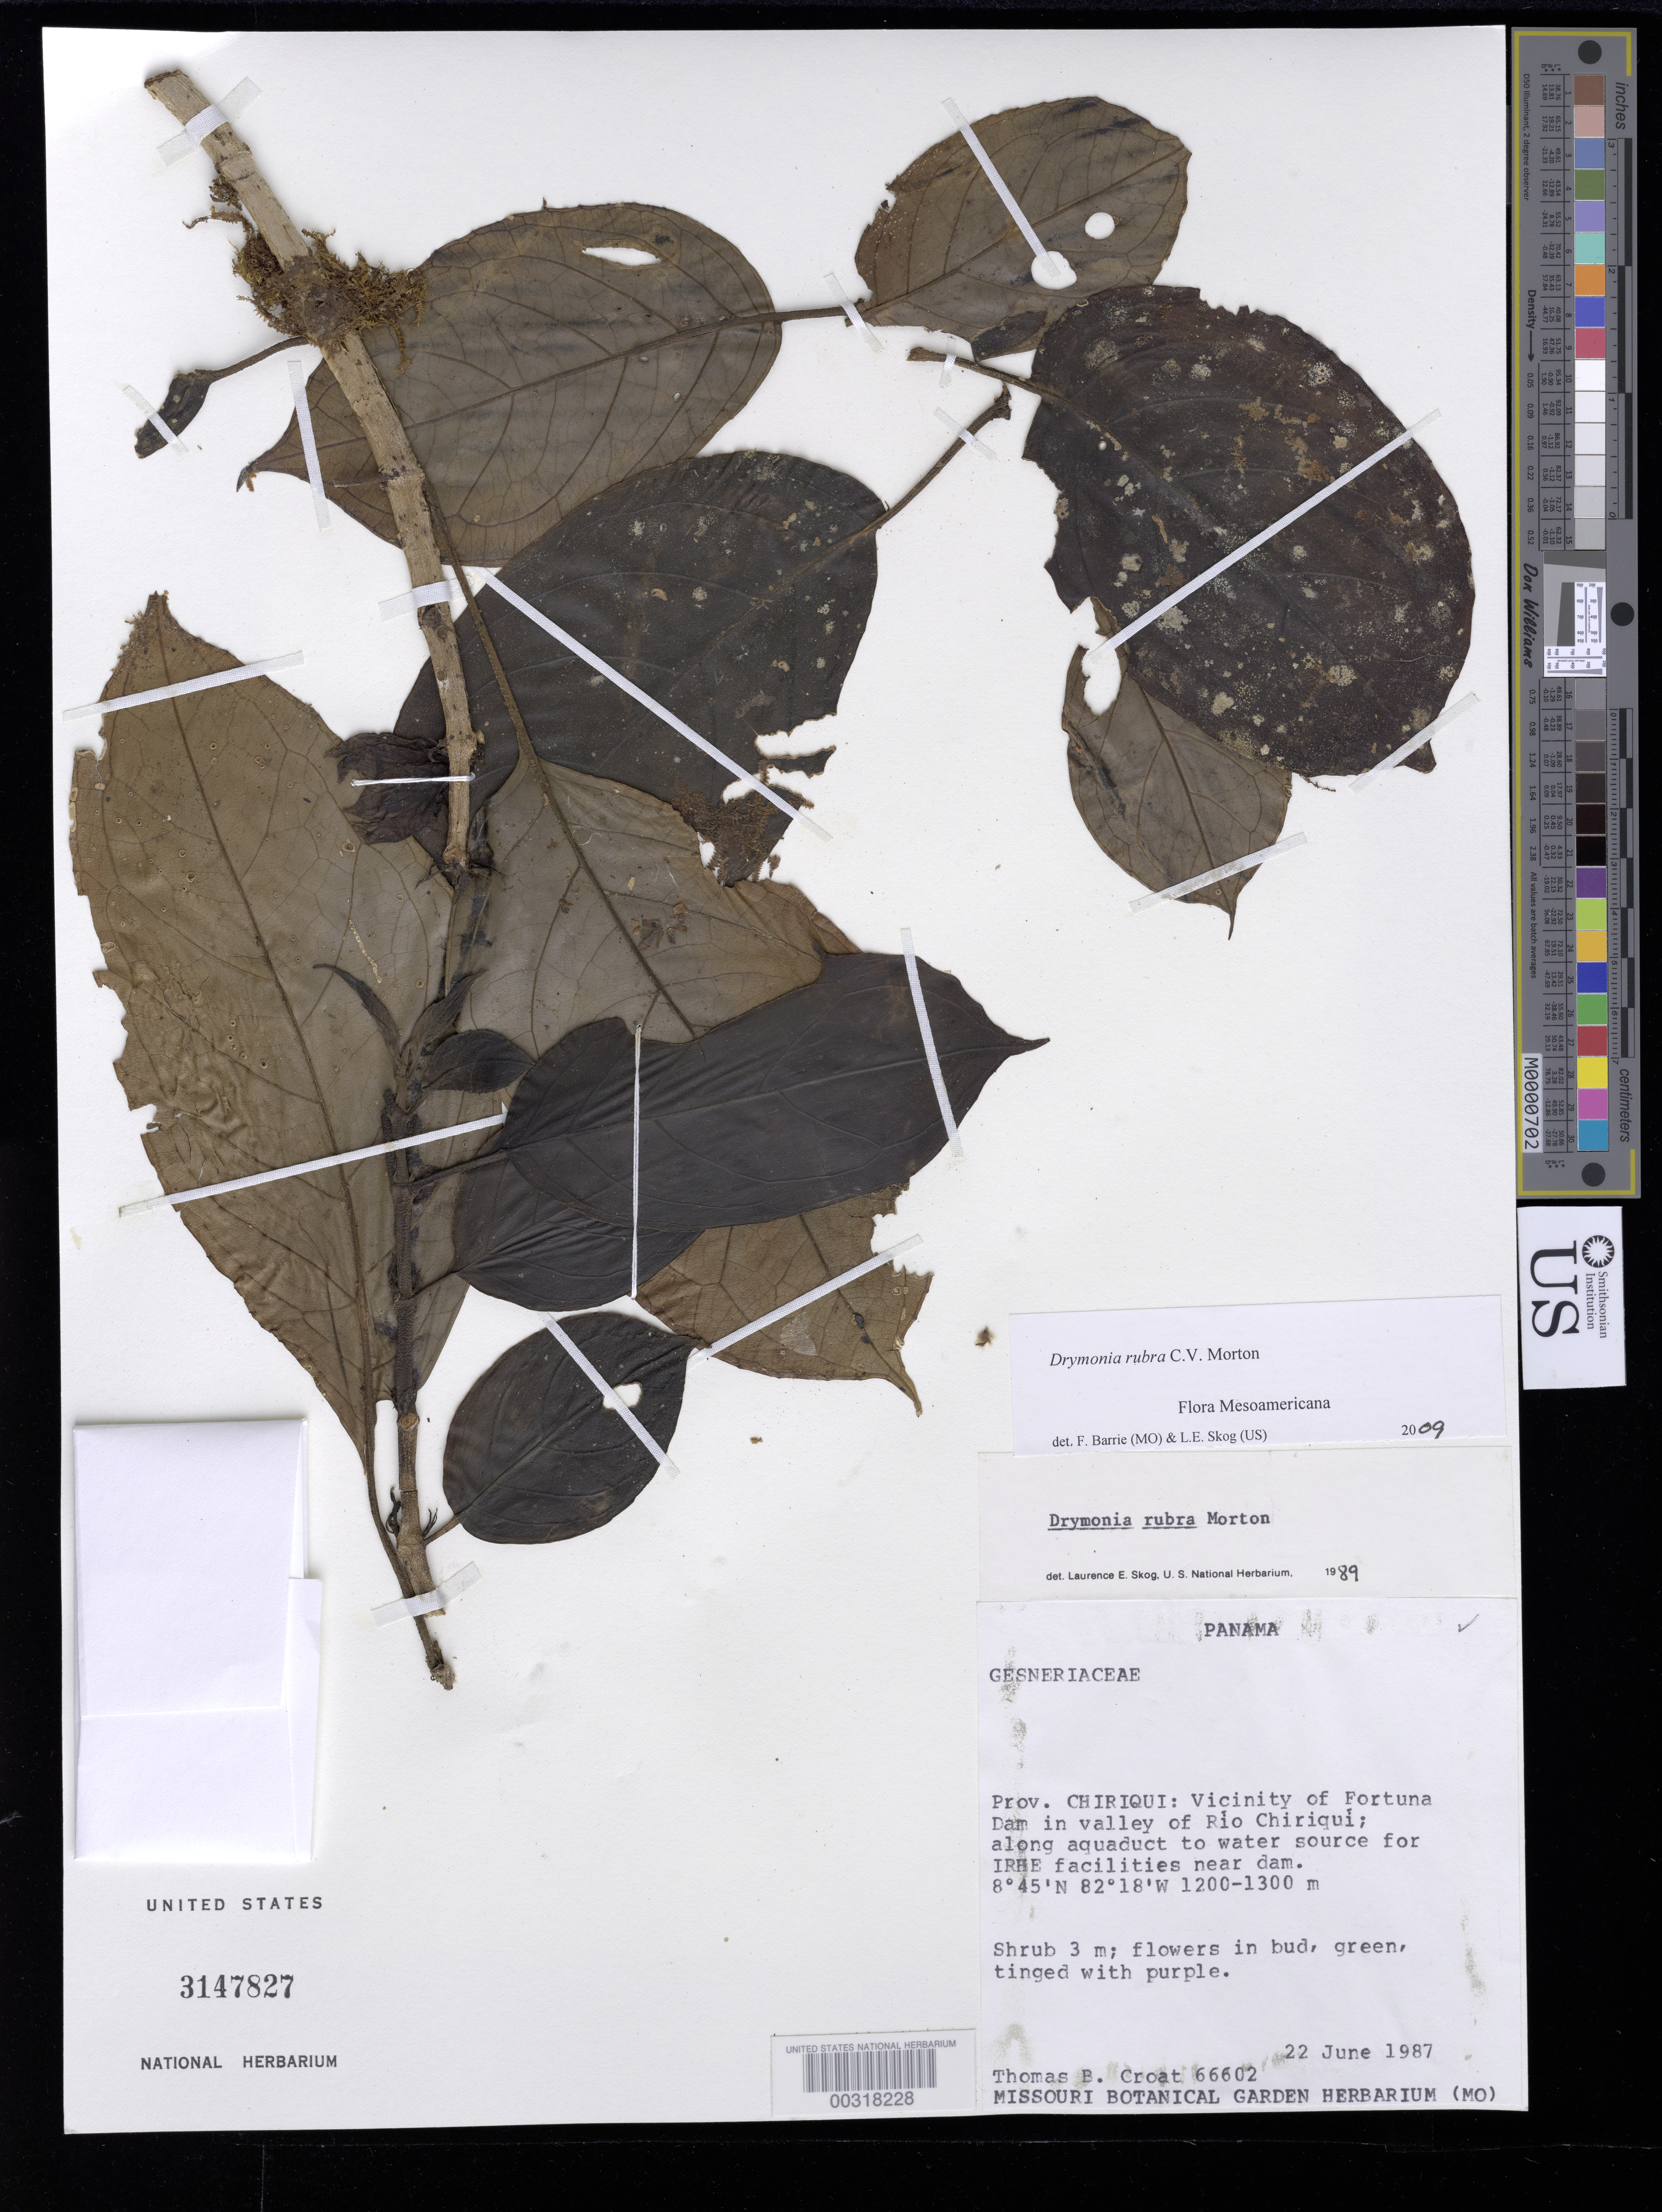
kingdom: Plantae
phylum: Tracheophyta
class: Magnoliopsida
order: Lamiales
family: Gesneriaceae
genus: Drymonia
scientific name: Drymonia rubra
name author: C.V. Morton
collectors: T. B. Croat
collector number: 66602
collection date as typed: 22 Jun 1987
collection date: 1987-06-22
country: Panama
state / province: Chiriquí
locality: Vicinity of Fortuna Dam in valley of Rio Chiriqui, along aqueduct to water source for IRHE facilities near dam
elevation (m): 1200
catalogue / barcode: US 3147827